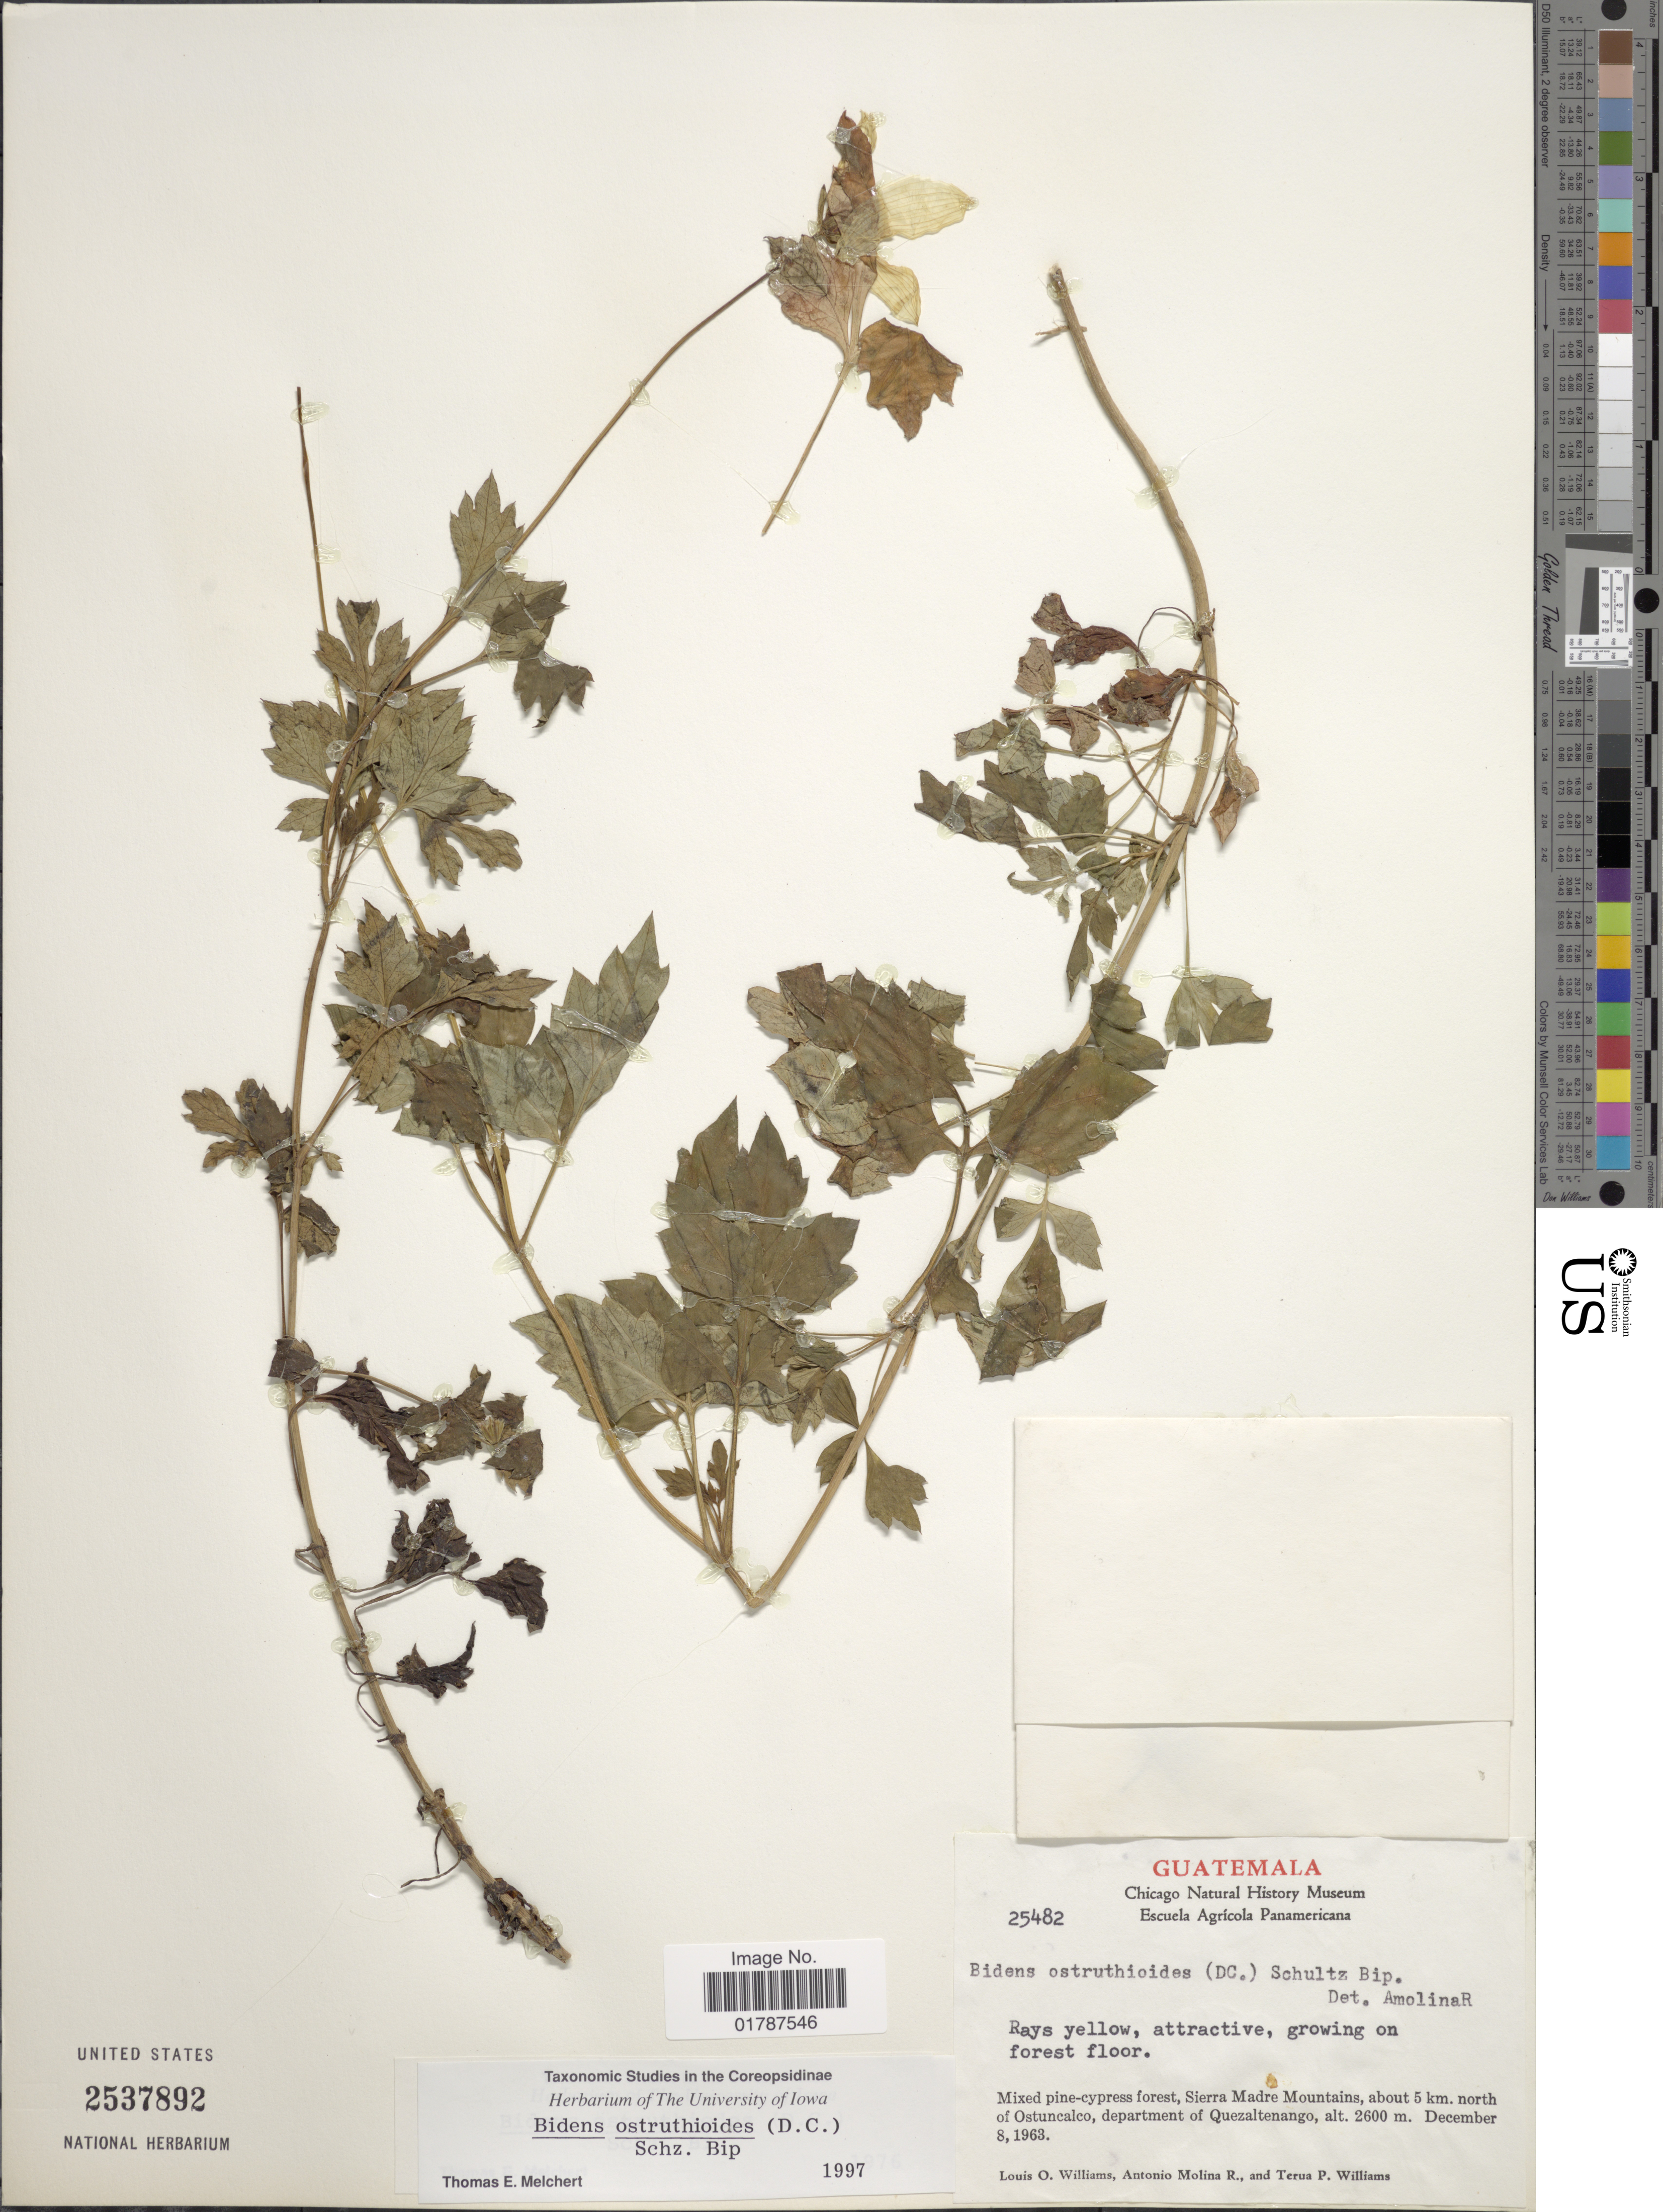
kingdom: Plantae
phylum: Tracheophyta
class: Magnoliopsida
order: Asterales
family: Asteraceae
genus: Bidens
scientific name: Bidens ostruthioides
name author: (DC.) Sch. Bip.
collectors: L. O. Williams, A. Molina R. & T. P. Williams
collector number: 25482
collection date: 1963-12-08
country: Guatemala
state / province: Quetzaltenango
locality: Mixed pine-cypress forest, Sierra Madre Mountains, about 5 km. north of Ostuncalco, department of Quezaltenango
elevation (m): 2600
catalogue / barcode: US 2537892